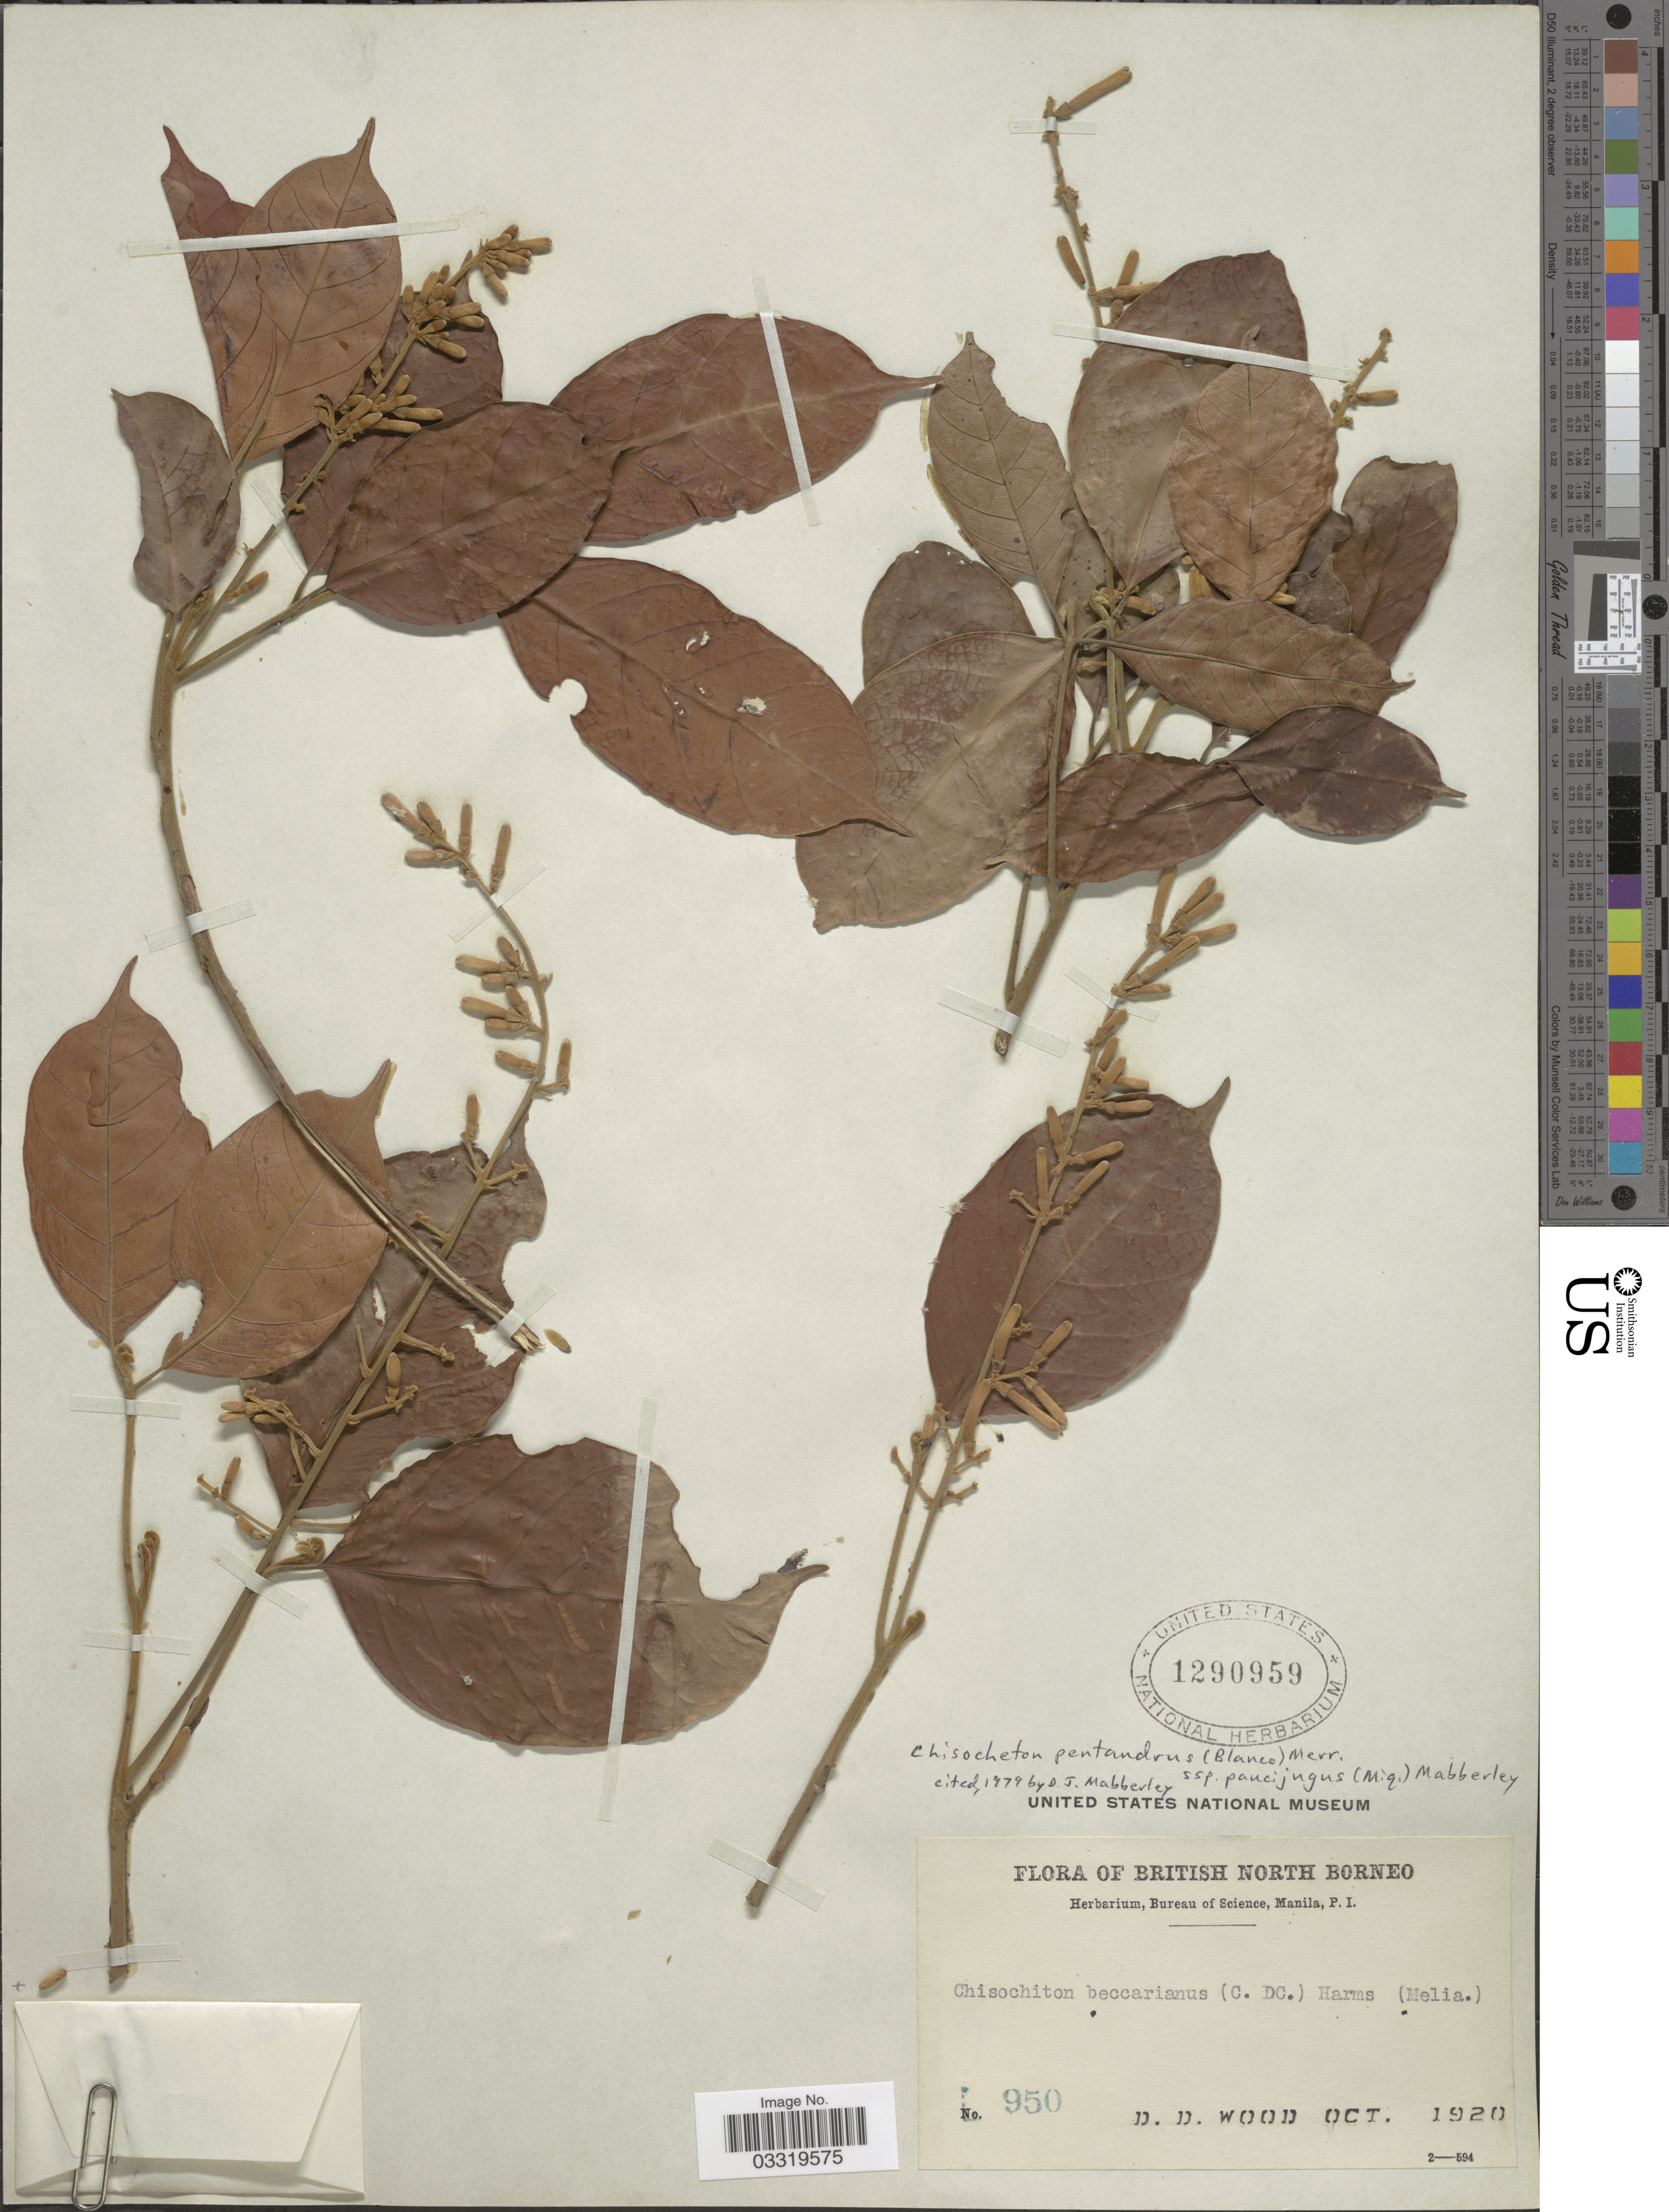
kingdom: Plantae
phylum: Tracheophyta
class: Magnoliopsida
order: Sapindales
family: Meliaceae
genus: Chisocheton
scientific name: Chisocheton pentandrus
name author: (Blanco) Merr.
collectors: D. Wood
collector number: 950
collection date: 1920-10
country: Malaysia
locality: British North Borneo.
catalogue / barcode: US 1290959